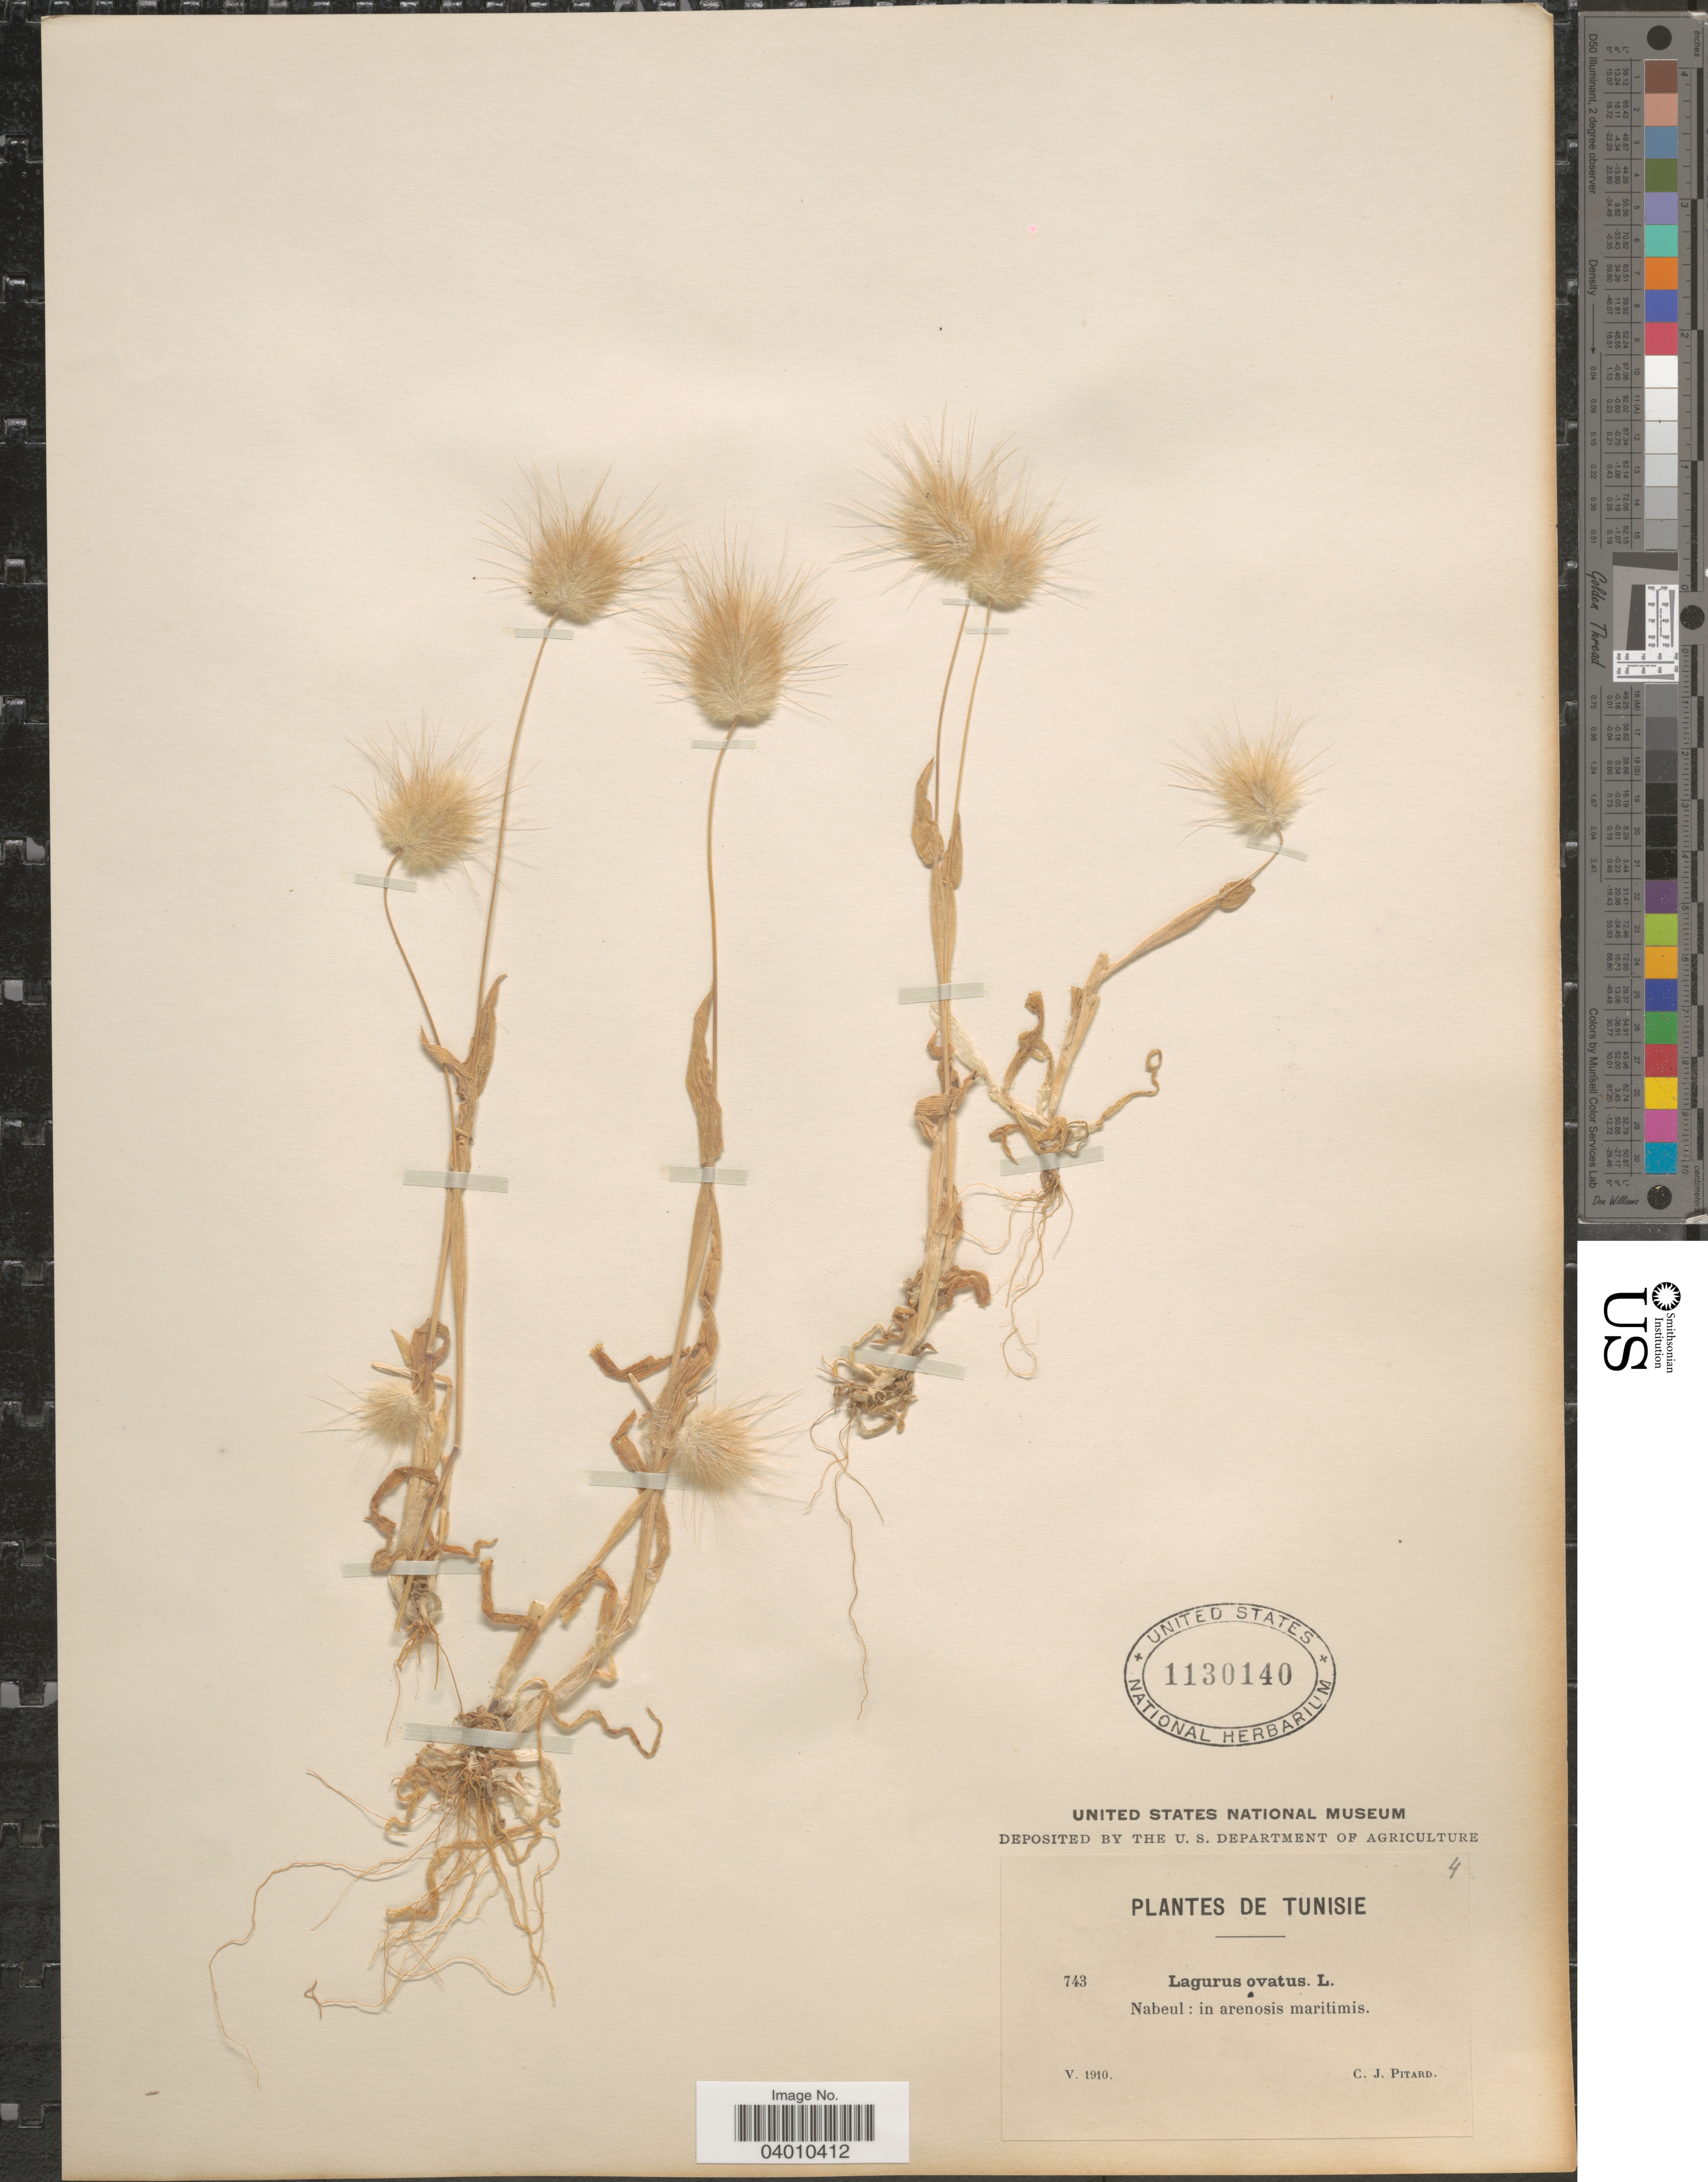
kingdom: Plantae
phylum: Tracheophyta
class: Liliopsida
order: Poales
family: Poaceae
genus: Lagurus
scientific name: Lagurus ovatus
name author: L.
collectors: C. Pitard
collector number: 743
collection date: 1910-05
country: Tunisia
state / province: Nabeul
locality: Tunisie. In arenosis maritimes.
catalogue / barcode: US 1130140